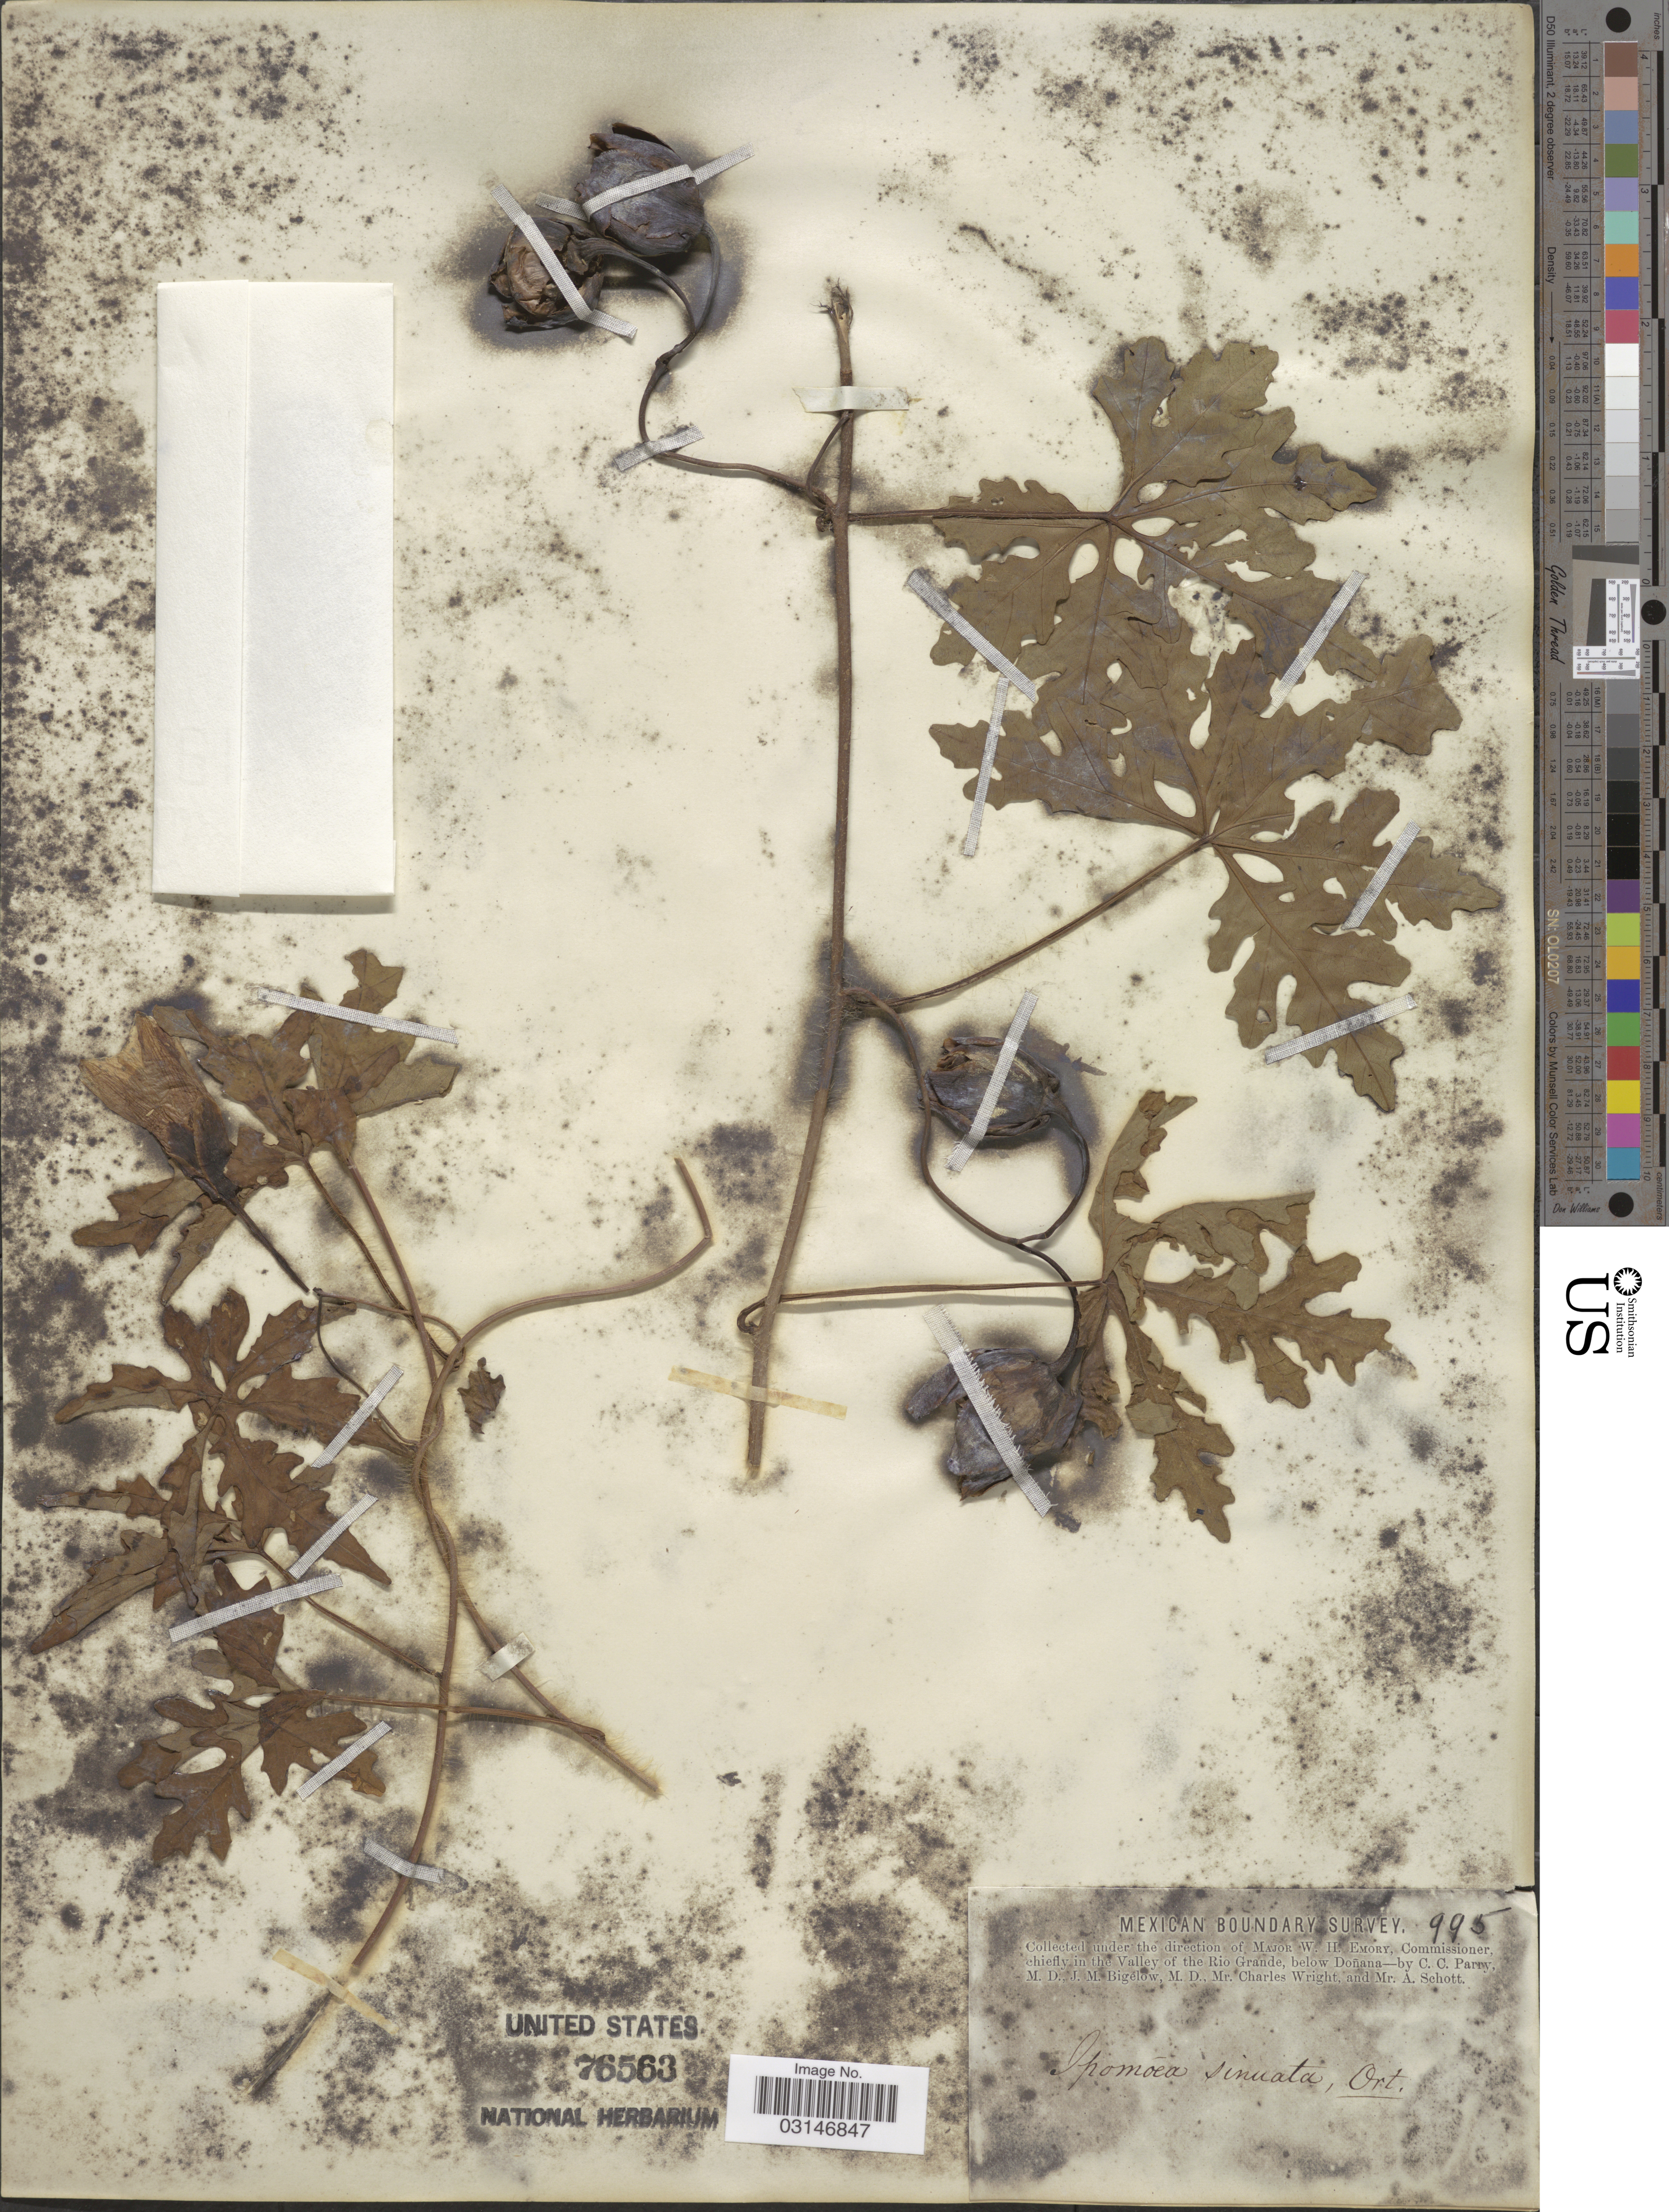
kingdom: Plantae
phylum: Tracheophyta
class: Magnoliopsida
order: Solanales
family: Convolvulaceae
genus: Distimake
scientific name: Distimake dissectus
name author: (Jacq.) A. R. Simões & Staples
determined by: Strong, Mark T., (BOT), Smithsonian Institution - National Museum of Natural History (UNITED STATES)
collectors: C. C. Parry, J. M. Bigelow, C. Wright & A. Schott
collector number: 995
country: Mexico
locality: Mexican Boundary Survey, chiefly in the Valley of the Rio Grande, below Doñana.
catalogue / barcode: US 76563